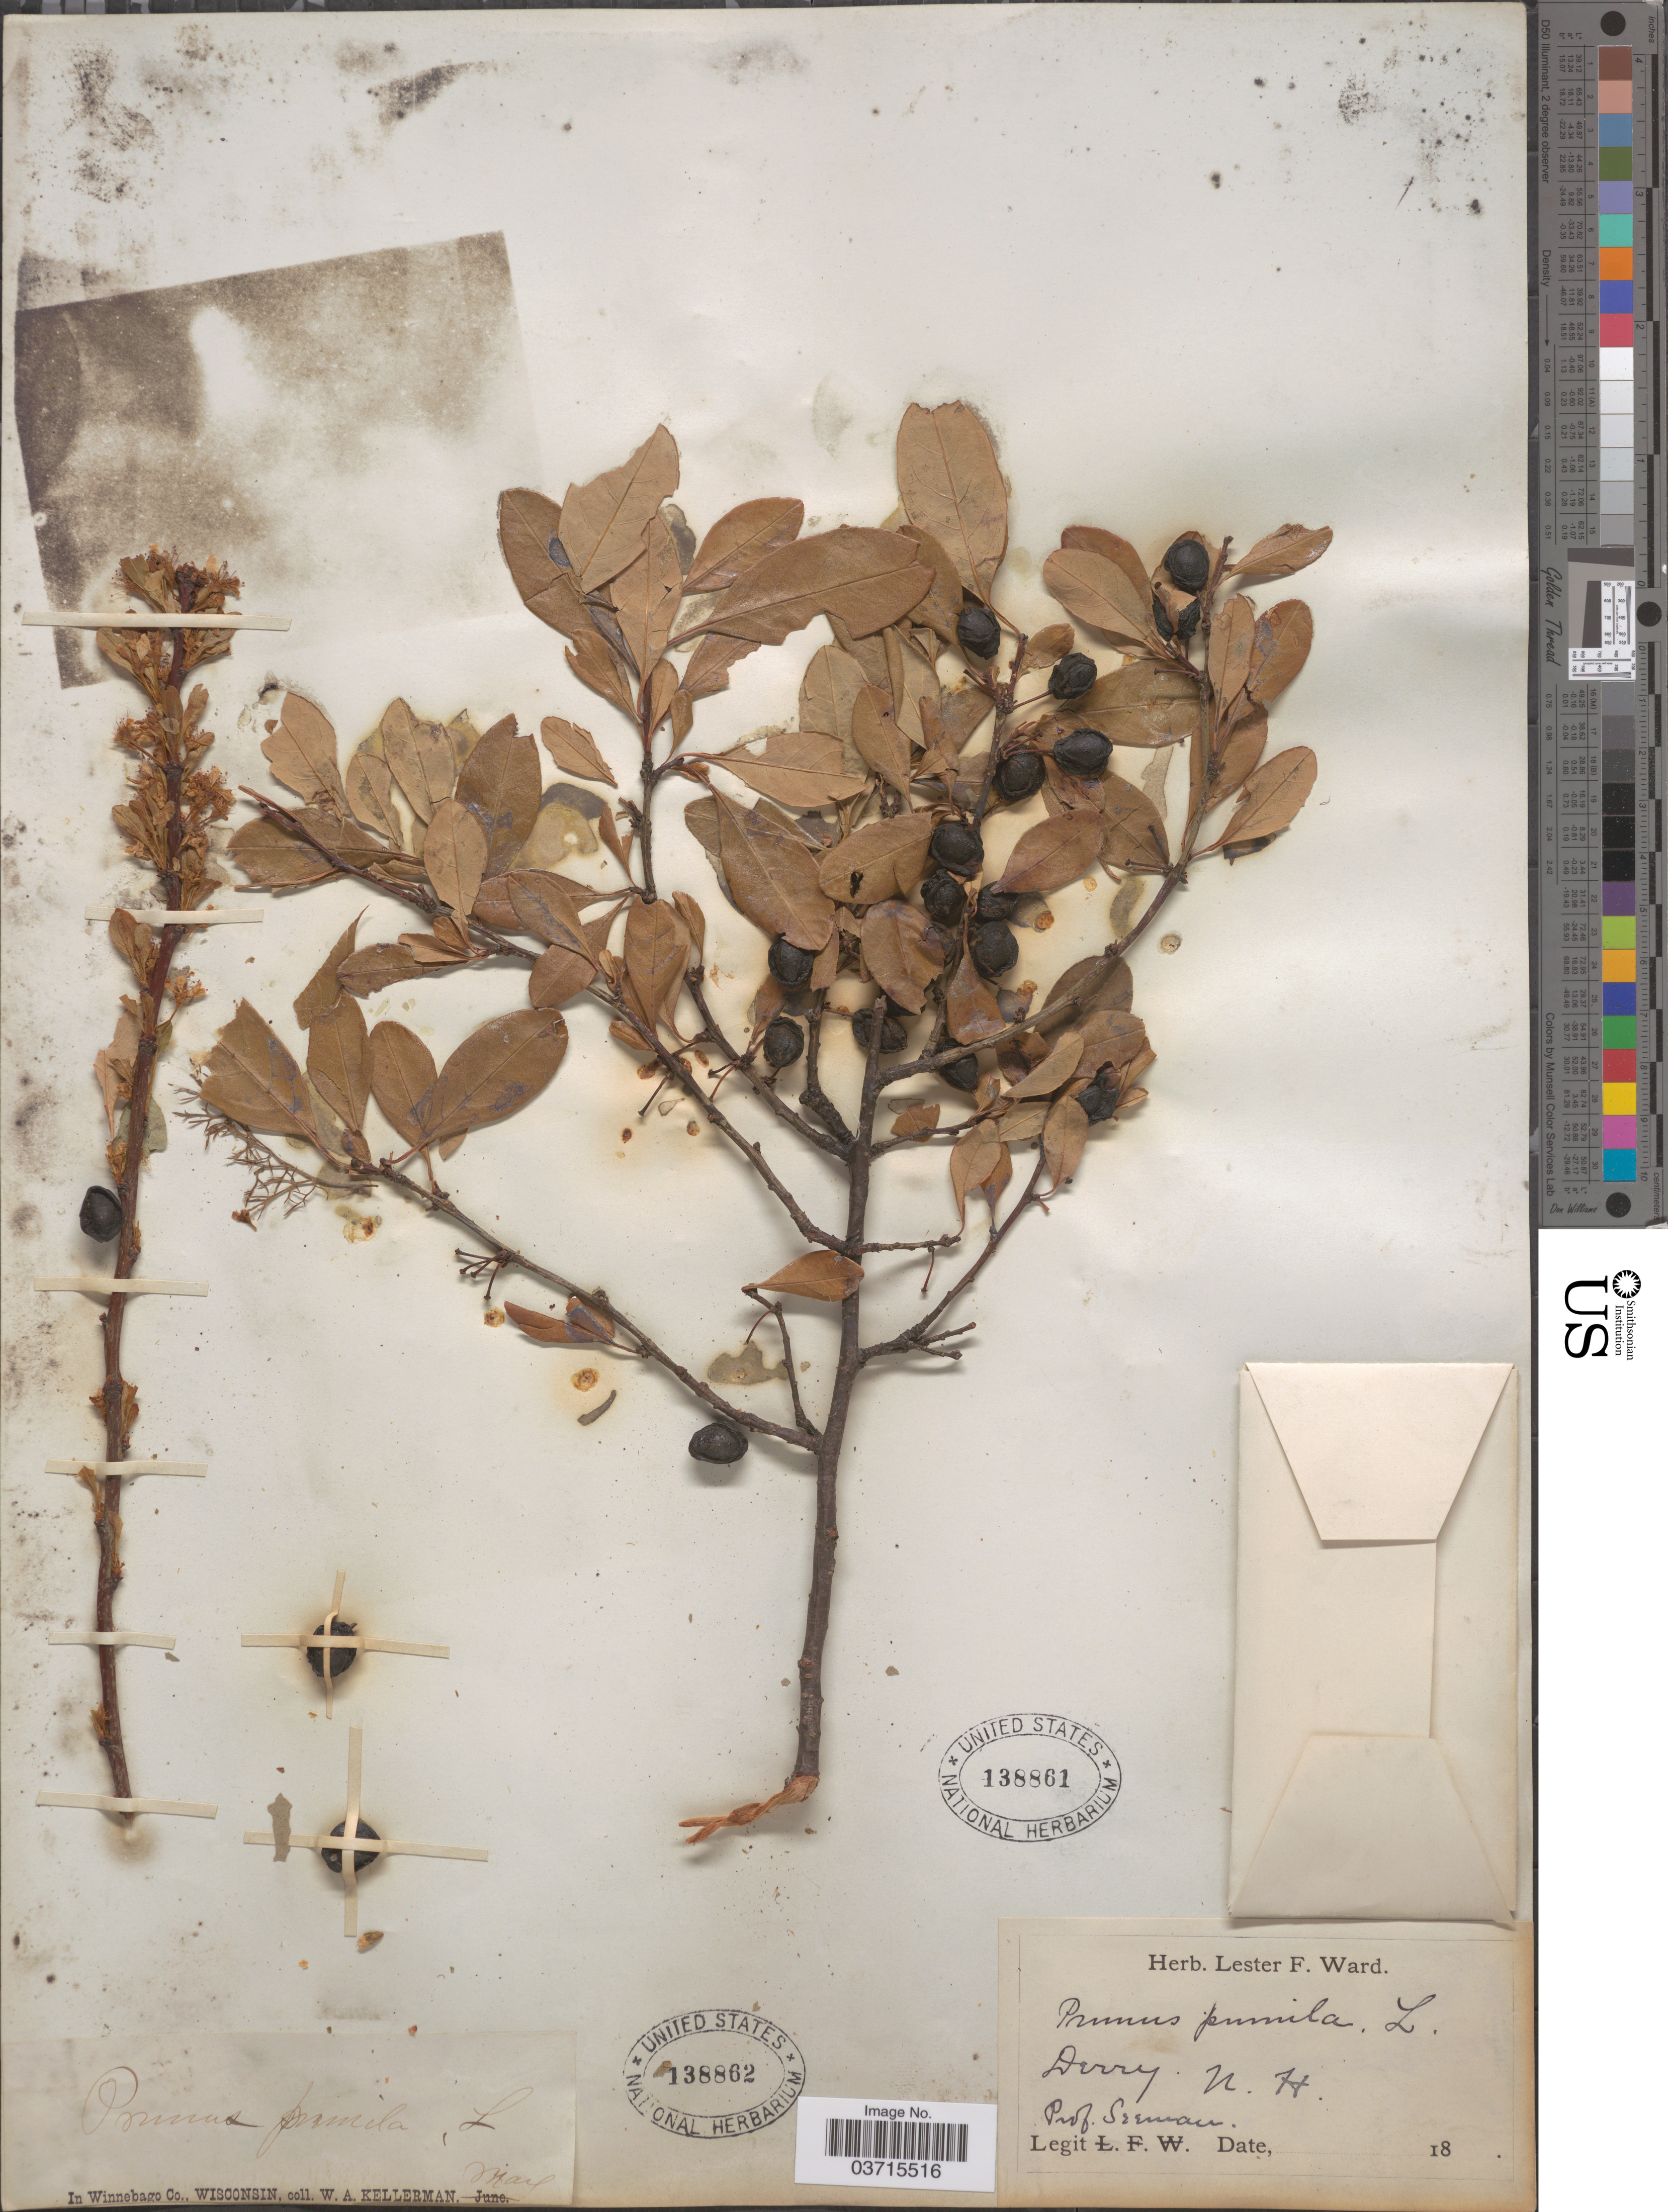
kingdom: Plantae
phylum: Tracheophyta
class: Magnoliopsida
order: Rosales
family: Rosaceae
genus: Prunus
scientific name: Prunus cuneata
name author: Raf.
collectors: W. Kellerman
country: United States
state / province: Wisconsin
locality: In Winnebago Co.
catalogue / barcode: US 138862-2